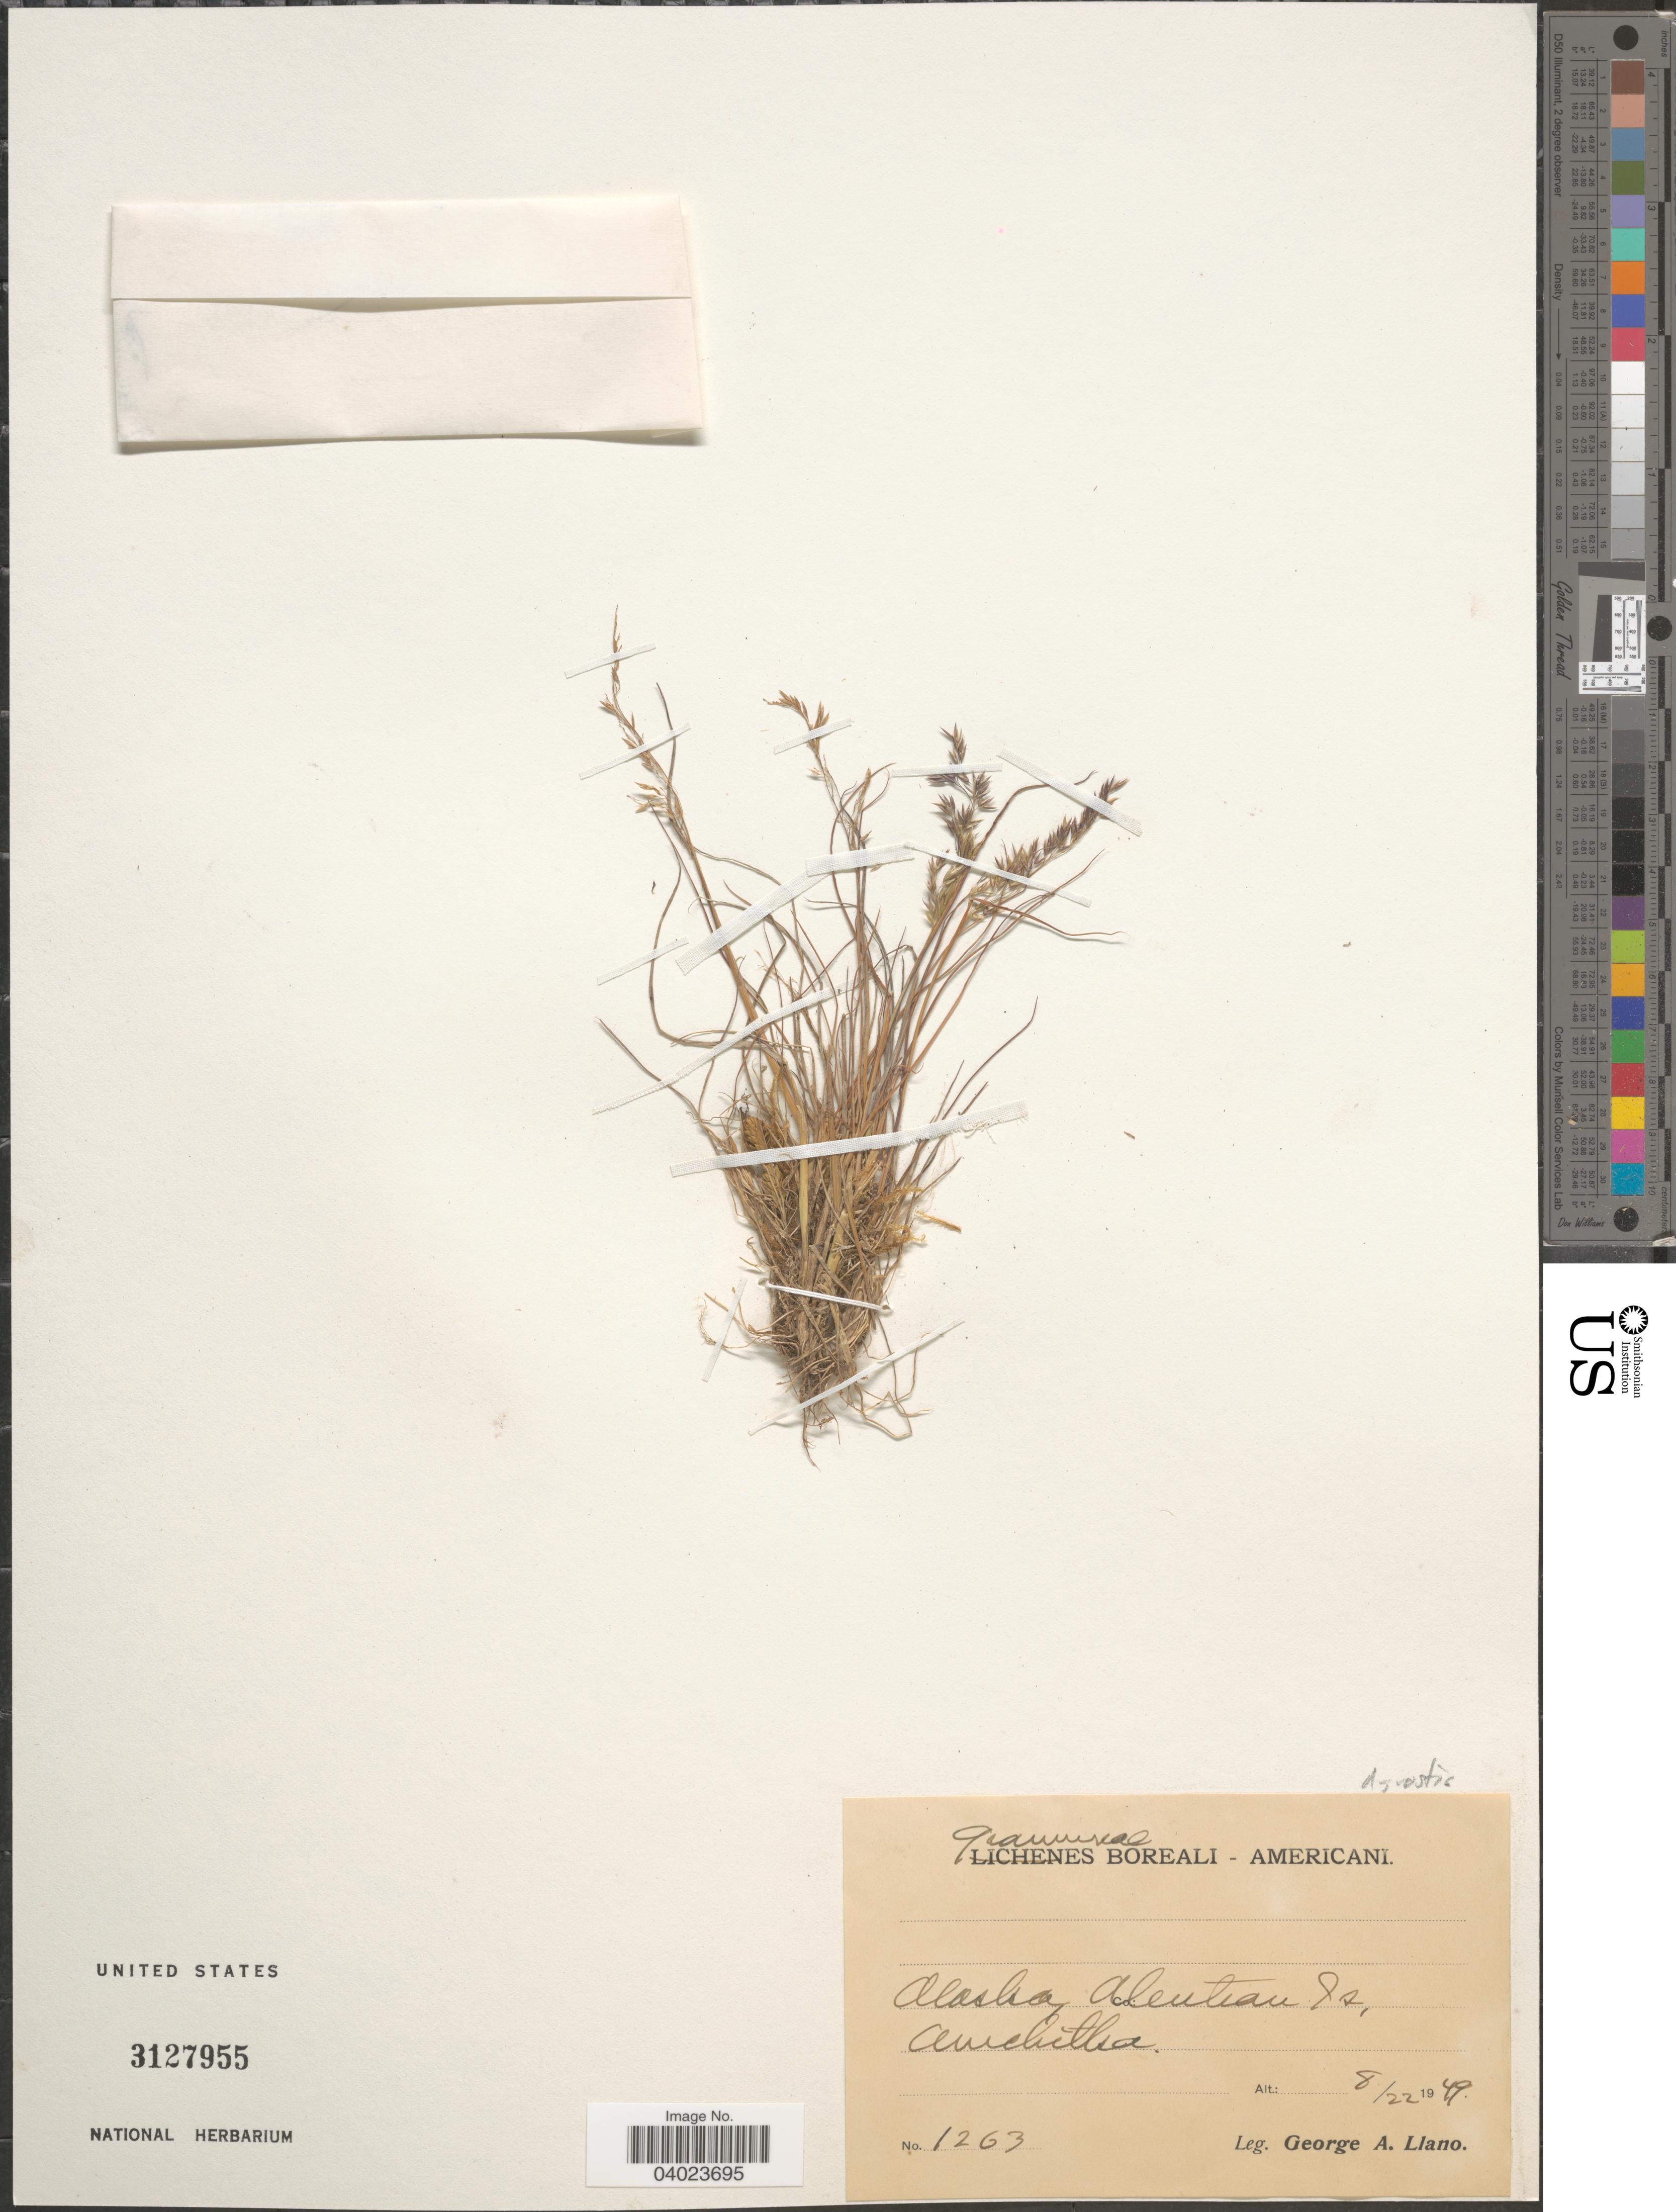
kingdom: Plantae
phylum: Tracheophyta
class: Liliopsida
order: Poales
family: Poaceae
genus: Agrostis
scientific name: Agrostis sp.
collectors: G. Llano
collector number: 1263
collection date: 1949-08-22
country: United States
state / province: Alaska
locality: Aleutian Is. Amchitka.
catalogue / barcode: US 3127955